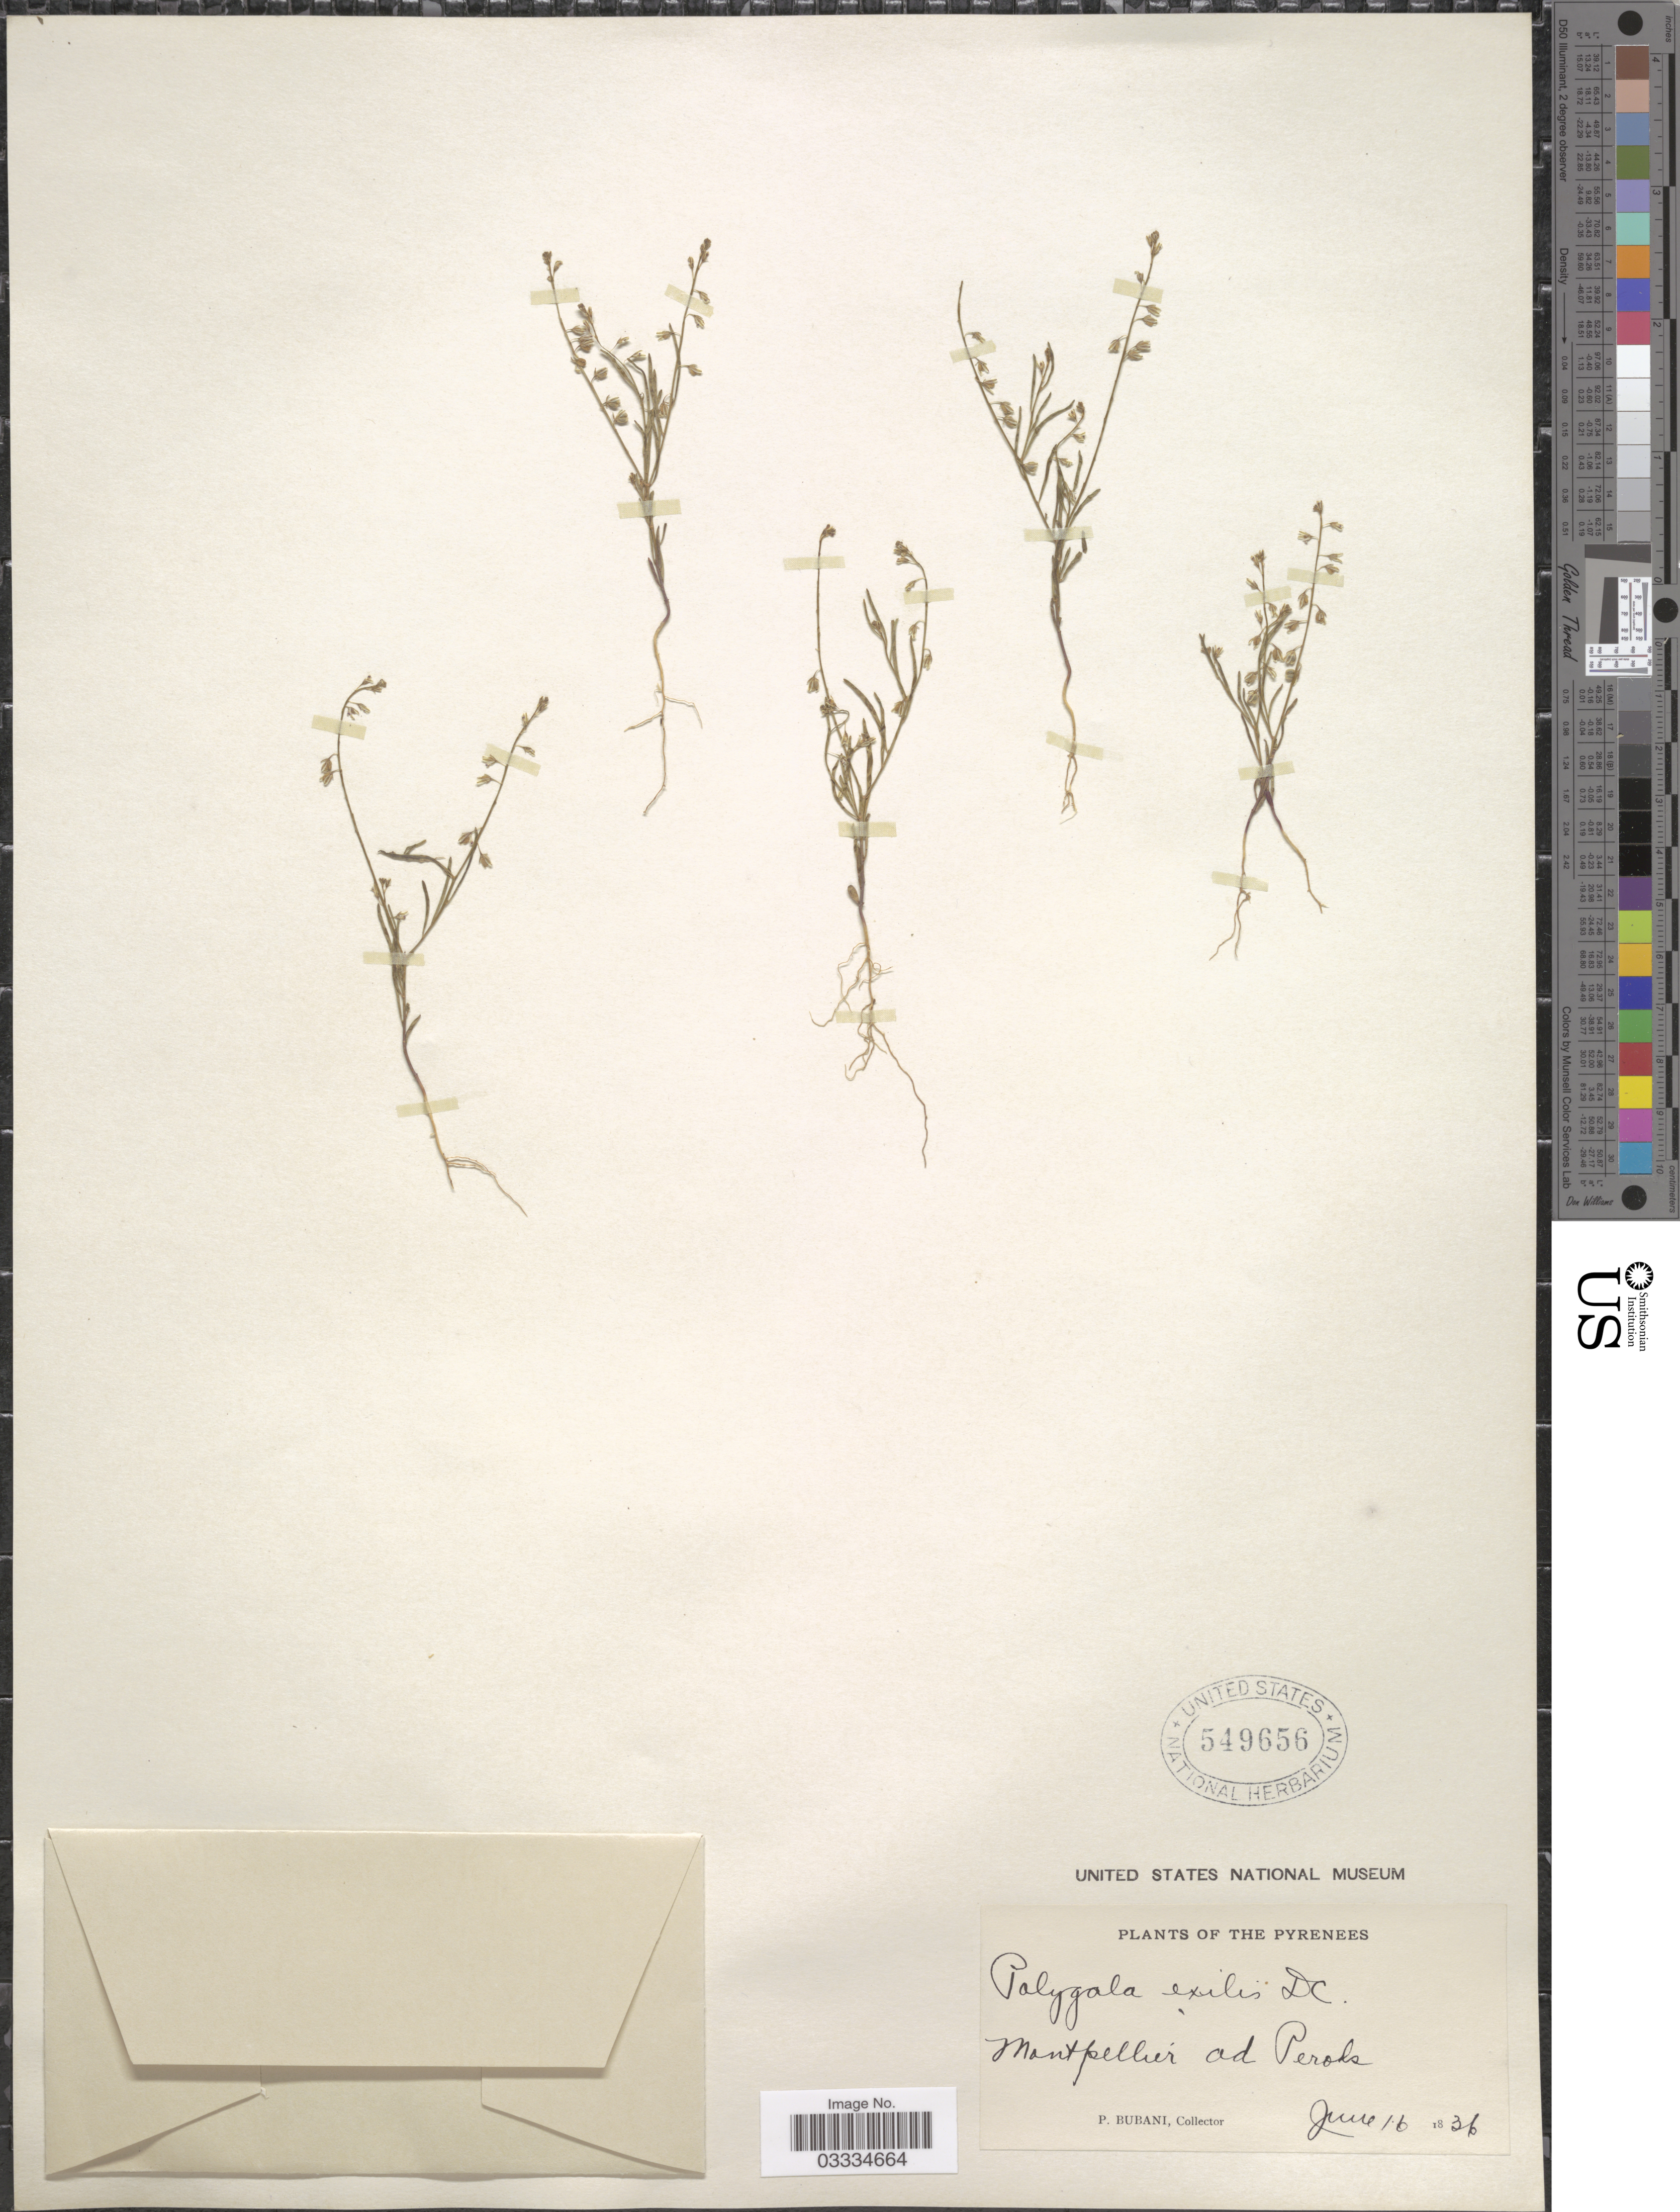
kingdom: Plantae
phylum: Tracheophyta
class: Magnoliopsida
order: Fabales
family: Polygalaceae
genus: Polygala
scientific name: Polygala exilis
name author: DC.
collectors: P. Bubani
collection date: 1836-06-16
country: Spain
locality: The Pyrenees. Montpellier ad Perols.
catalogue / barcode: US 549656